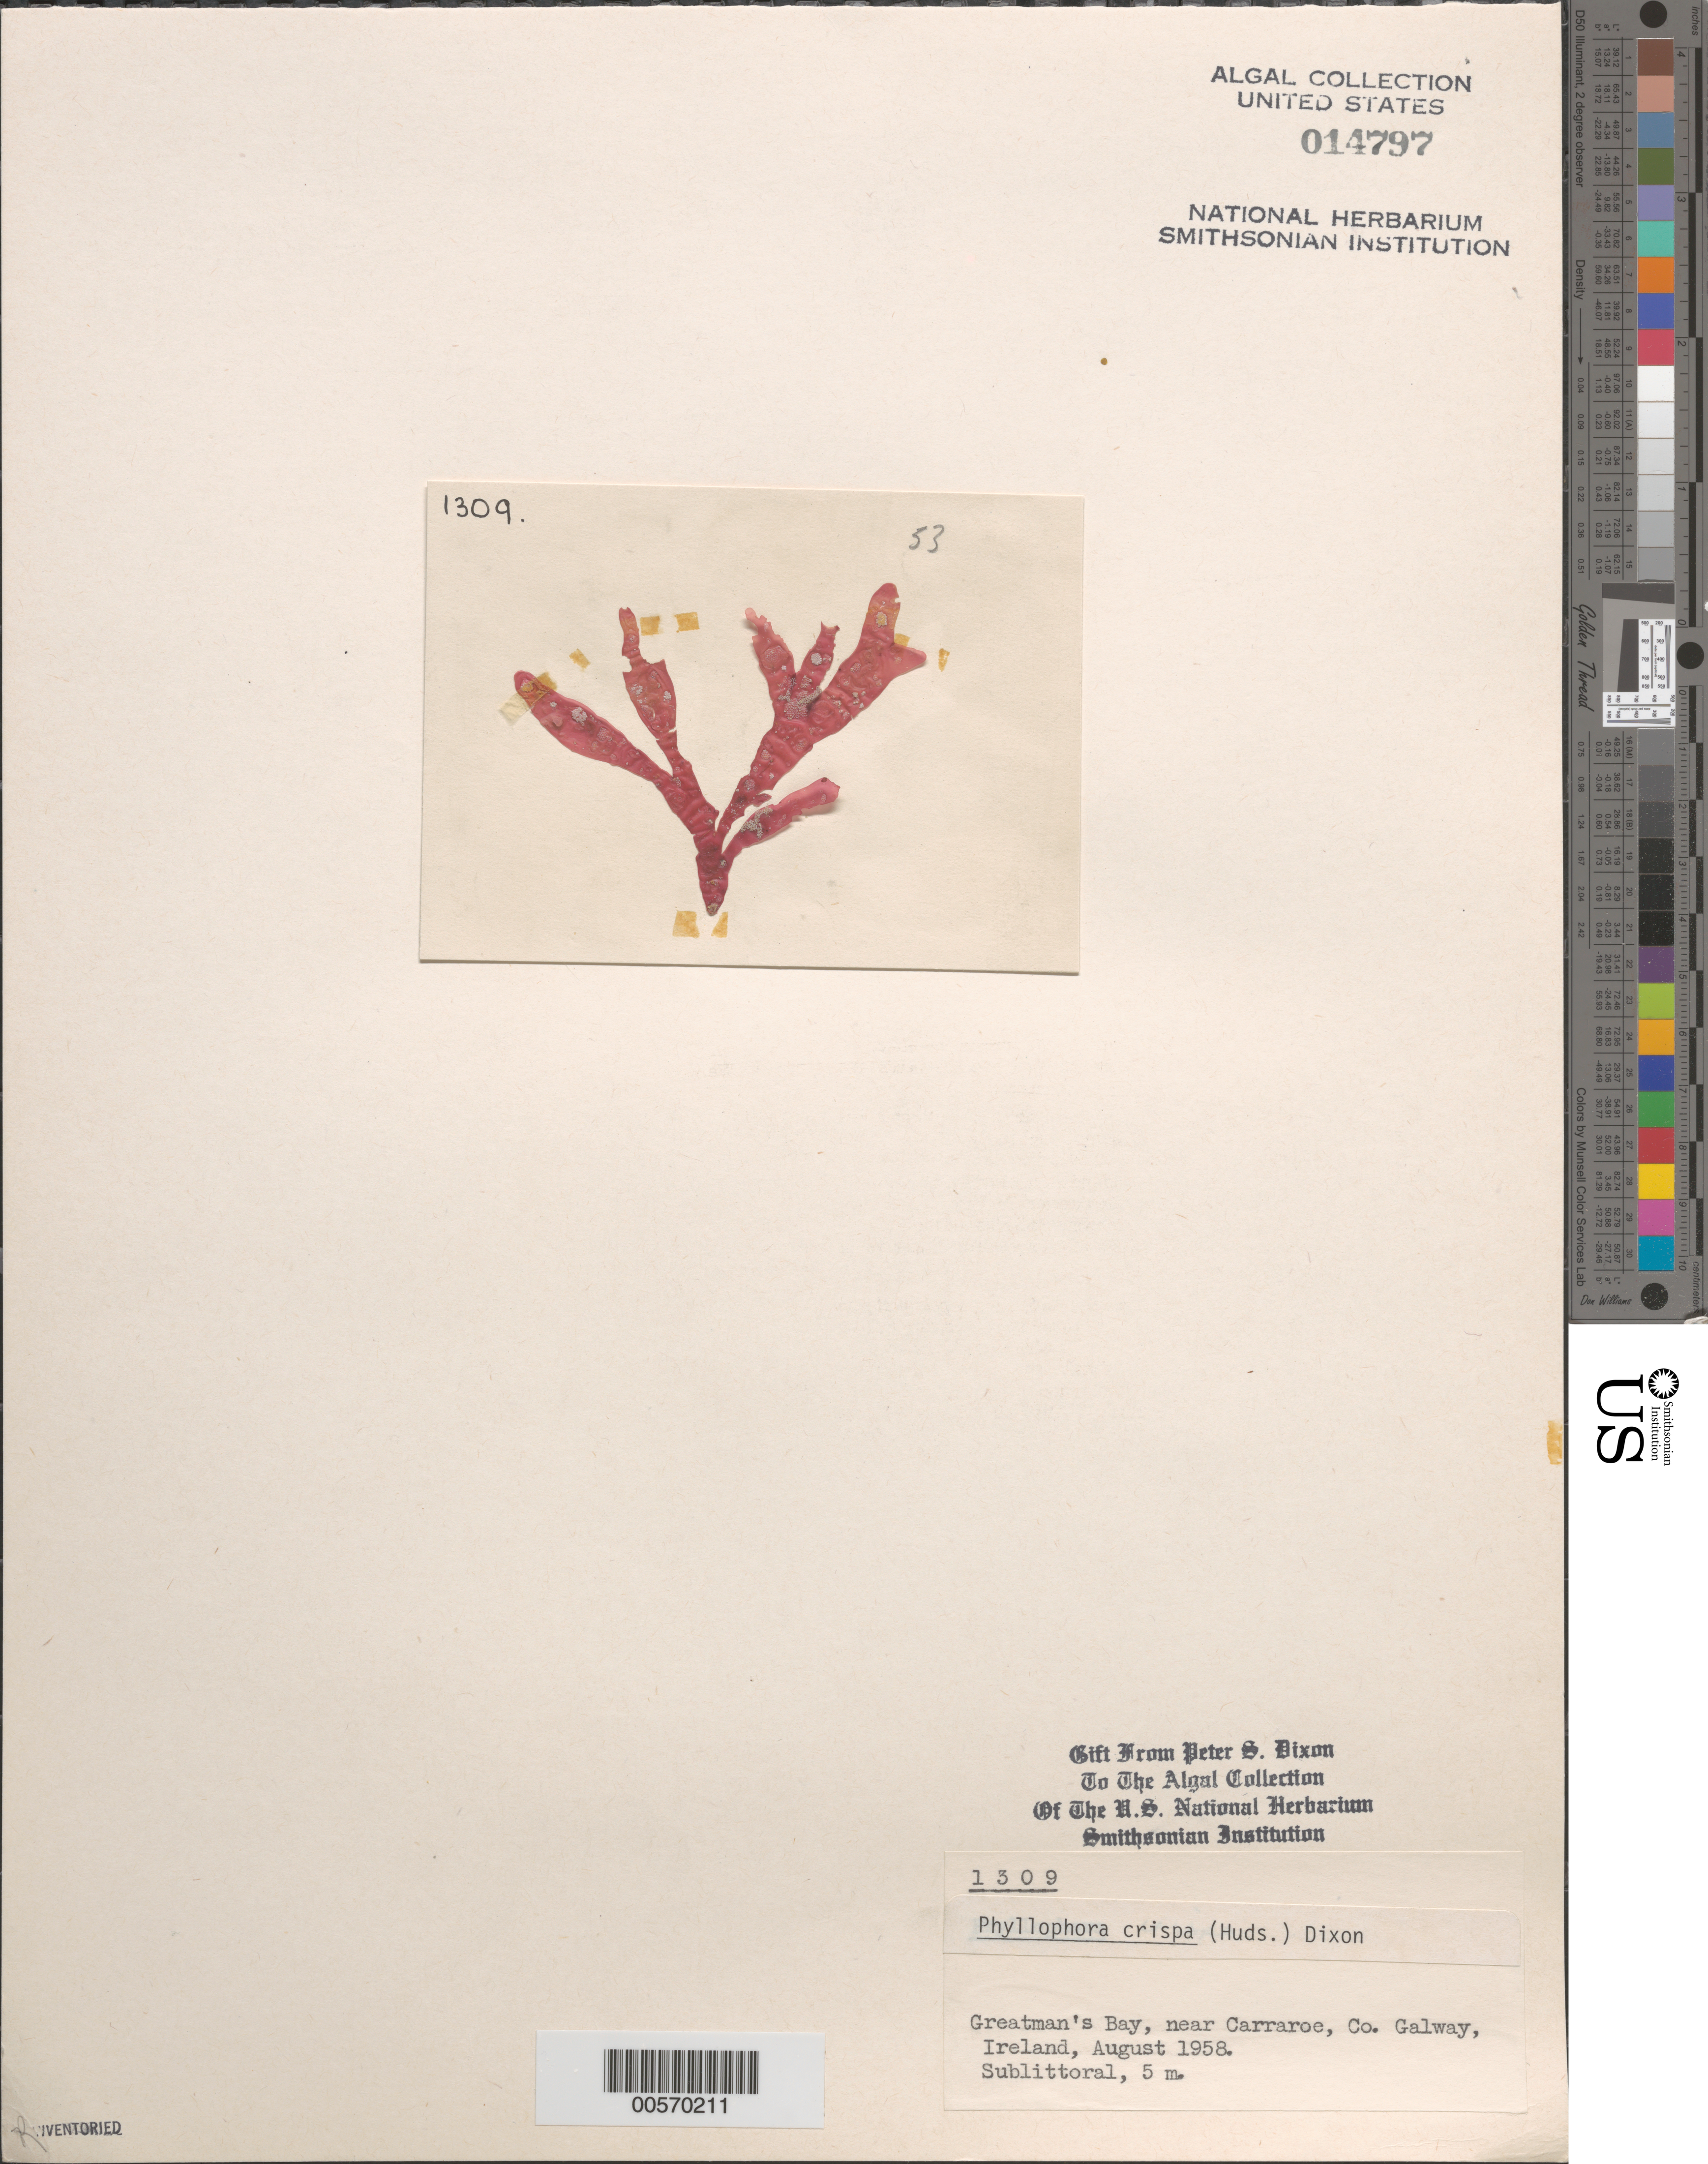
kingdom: Plantae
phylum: Rhodophyta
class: Florideophyceae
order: Gigartinales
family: Phyllophoraceae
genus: Phyllophora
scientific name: Phyllophora crispa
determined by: Dixon, P. S.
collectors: P. S. Dixon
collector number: PSD 1309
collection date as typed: Aug 1958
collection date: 1958-08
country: Ireland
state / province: Connaught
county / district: Galway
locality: Greatman's Bay, near Carraroe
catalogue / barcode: US 14797